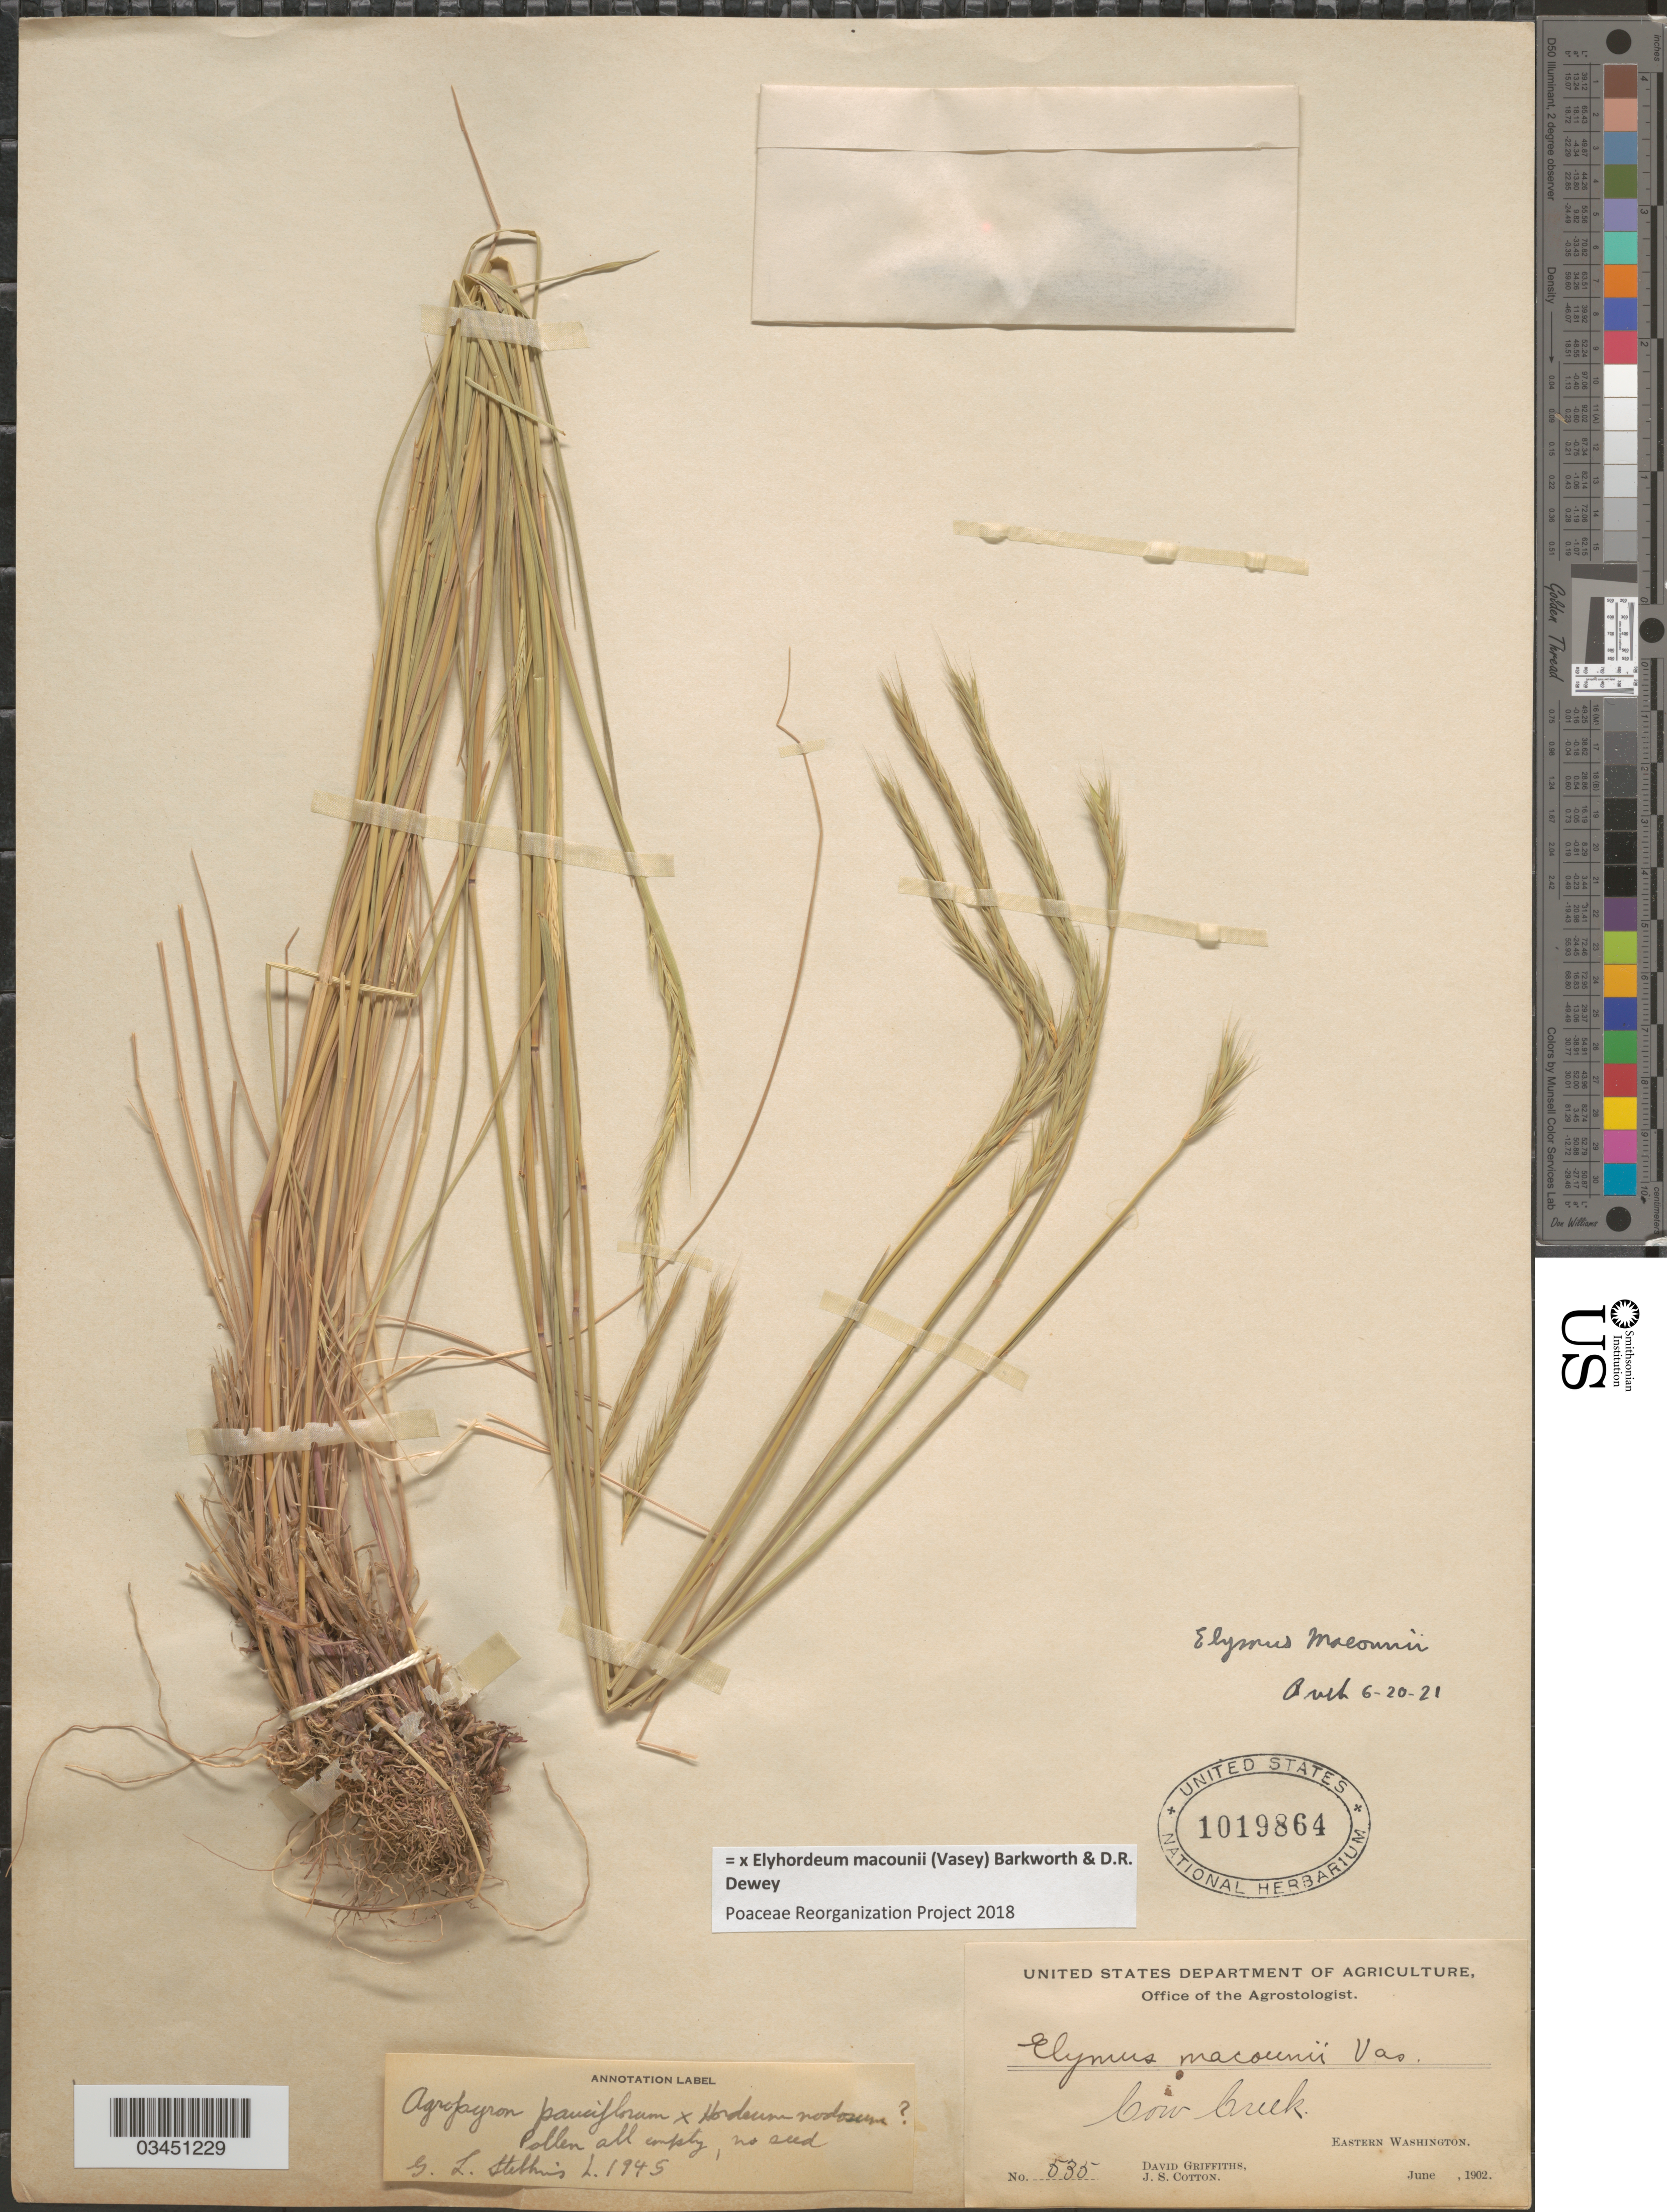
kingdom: Plantae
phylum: Tracheophyta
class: Liliopsida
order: Poales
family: Poaceae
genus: Elyhordeum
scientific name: x Elyhordeum macounii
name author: (Vasey) Barkworth & Dewey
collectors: D. Griffiths & J. S. Cotton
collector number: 535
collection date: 1902-06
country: United States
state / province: Washington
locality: Cow Creek. Eastern Washington.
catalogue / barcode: US 1019864